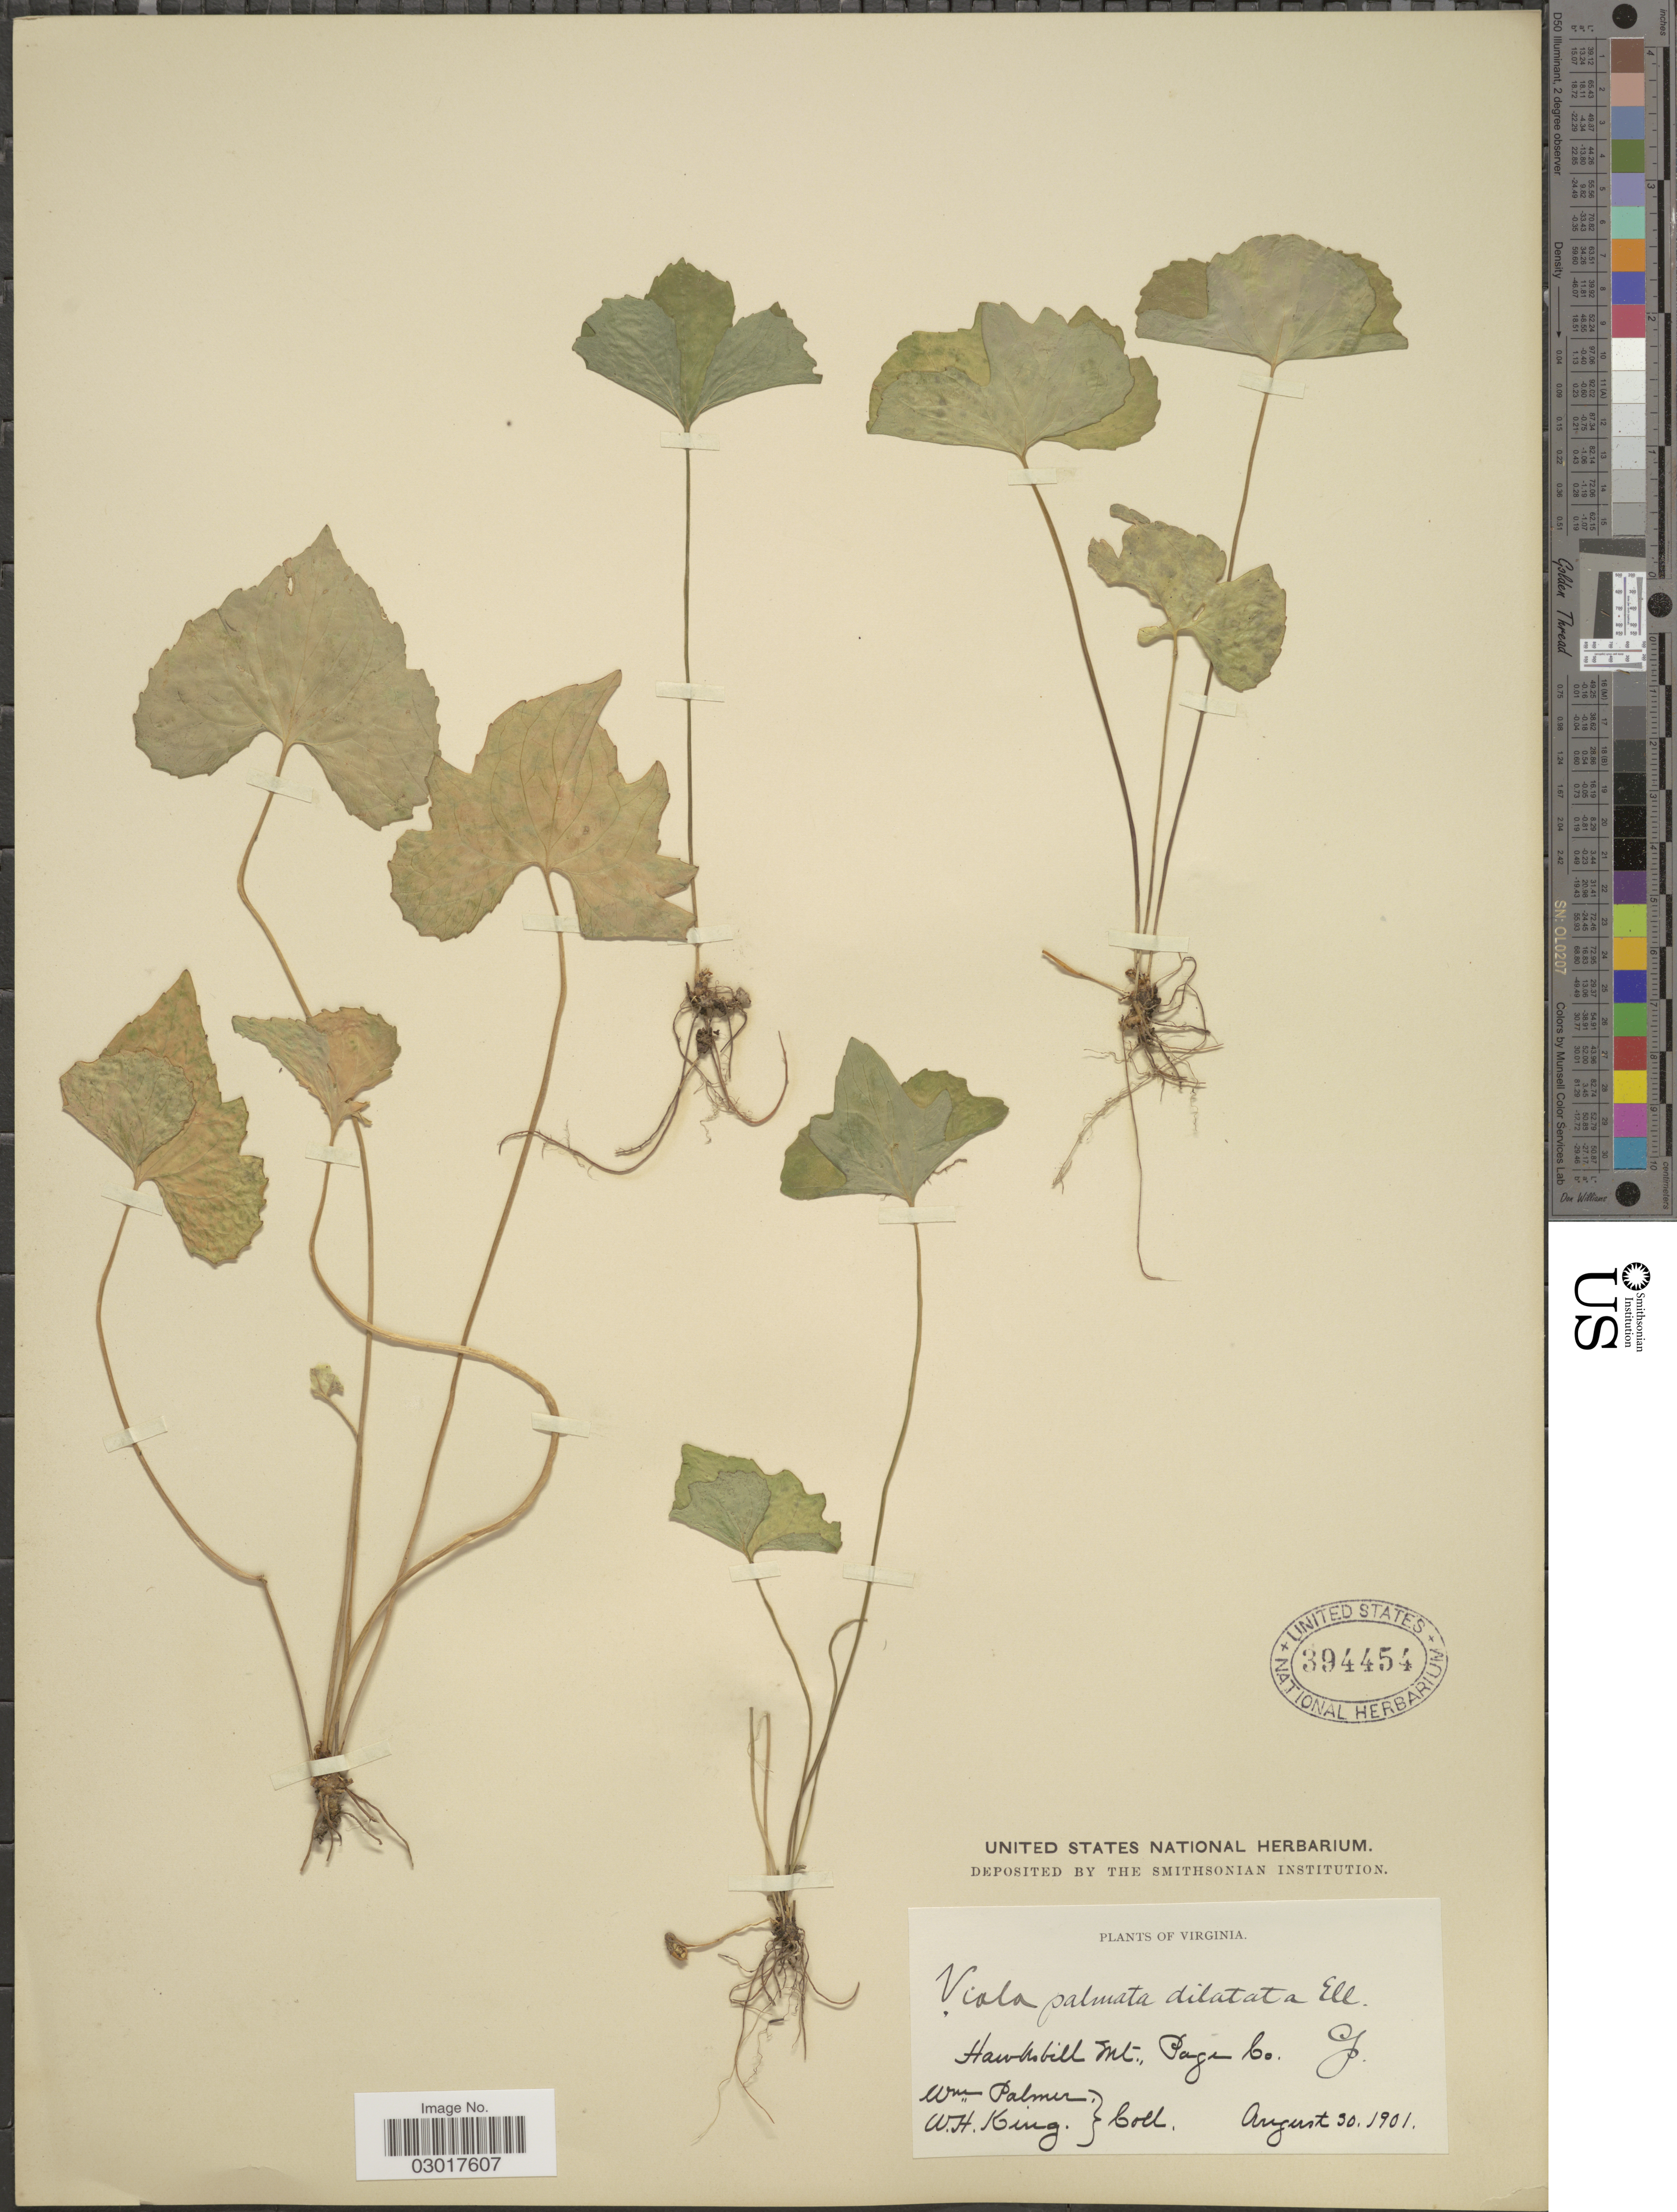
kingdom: Plantae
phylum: Tracheophyta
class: Magnoliopsida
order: Malpighiales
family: Violaceae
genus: Viola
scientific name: Viola triloba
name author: Schwein.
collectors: W. Palmer & W. H. King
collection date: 1901-08-30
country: United States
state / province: Virginia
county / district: Page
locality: Hawksbill Mt.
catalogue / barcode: US 394454